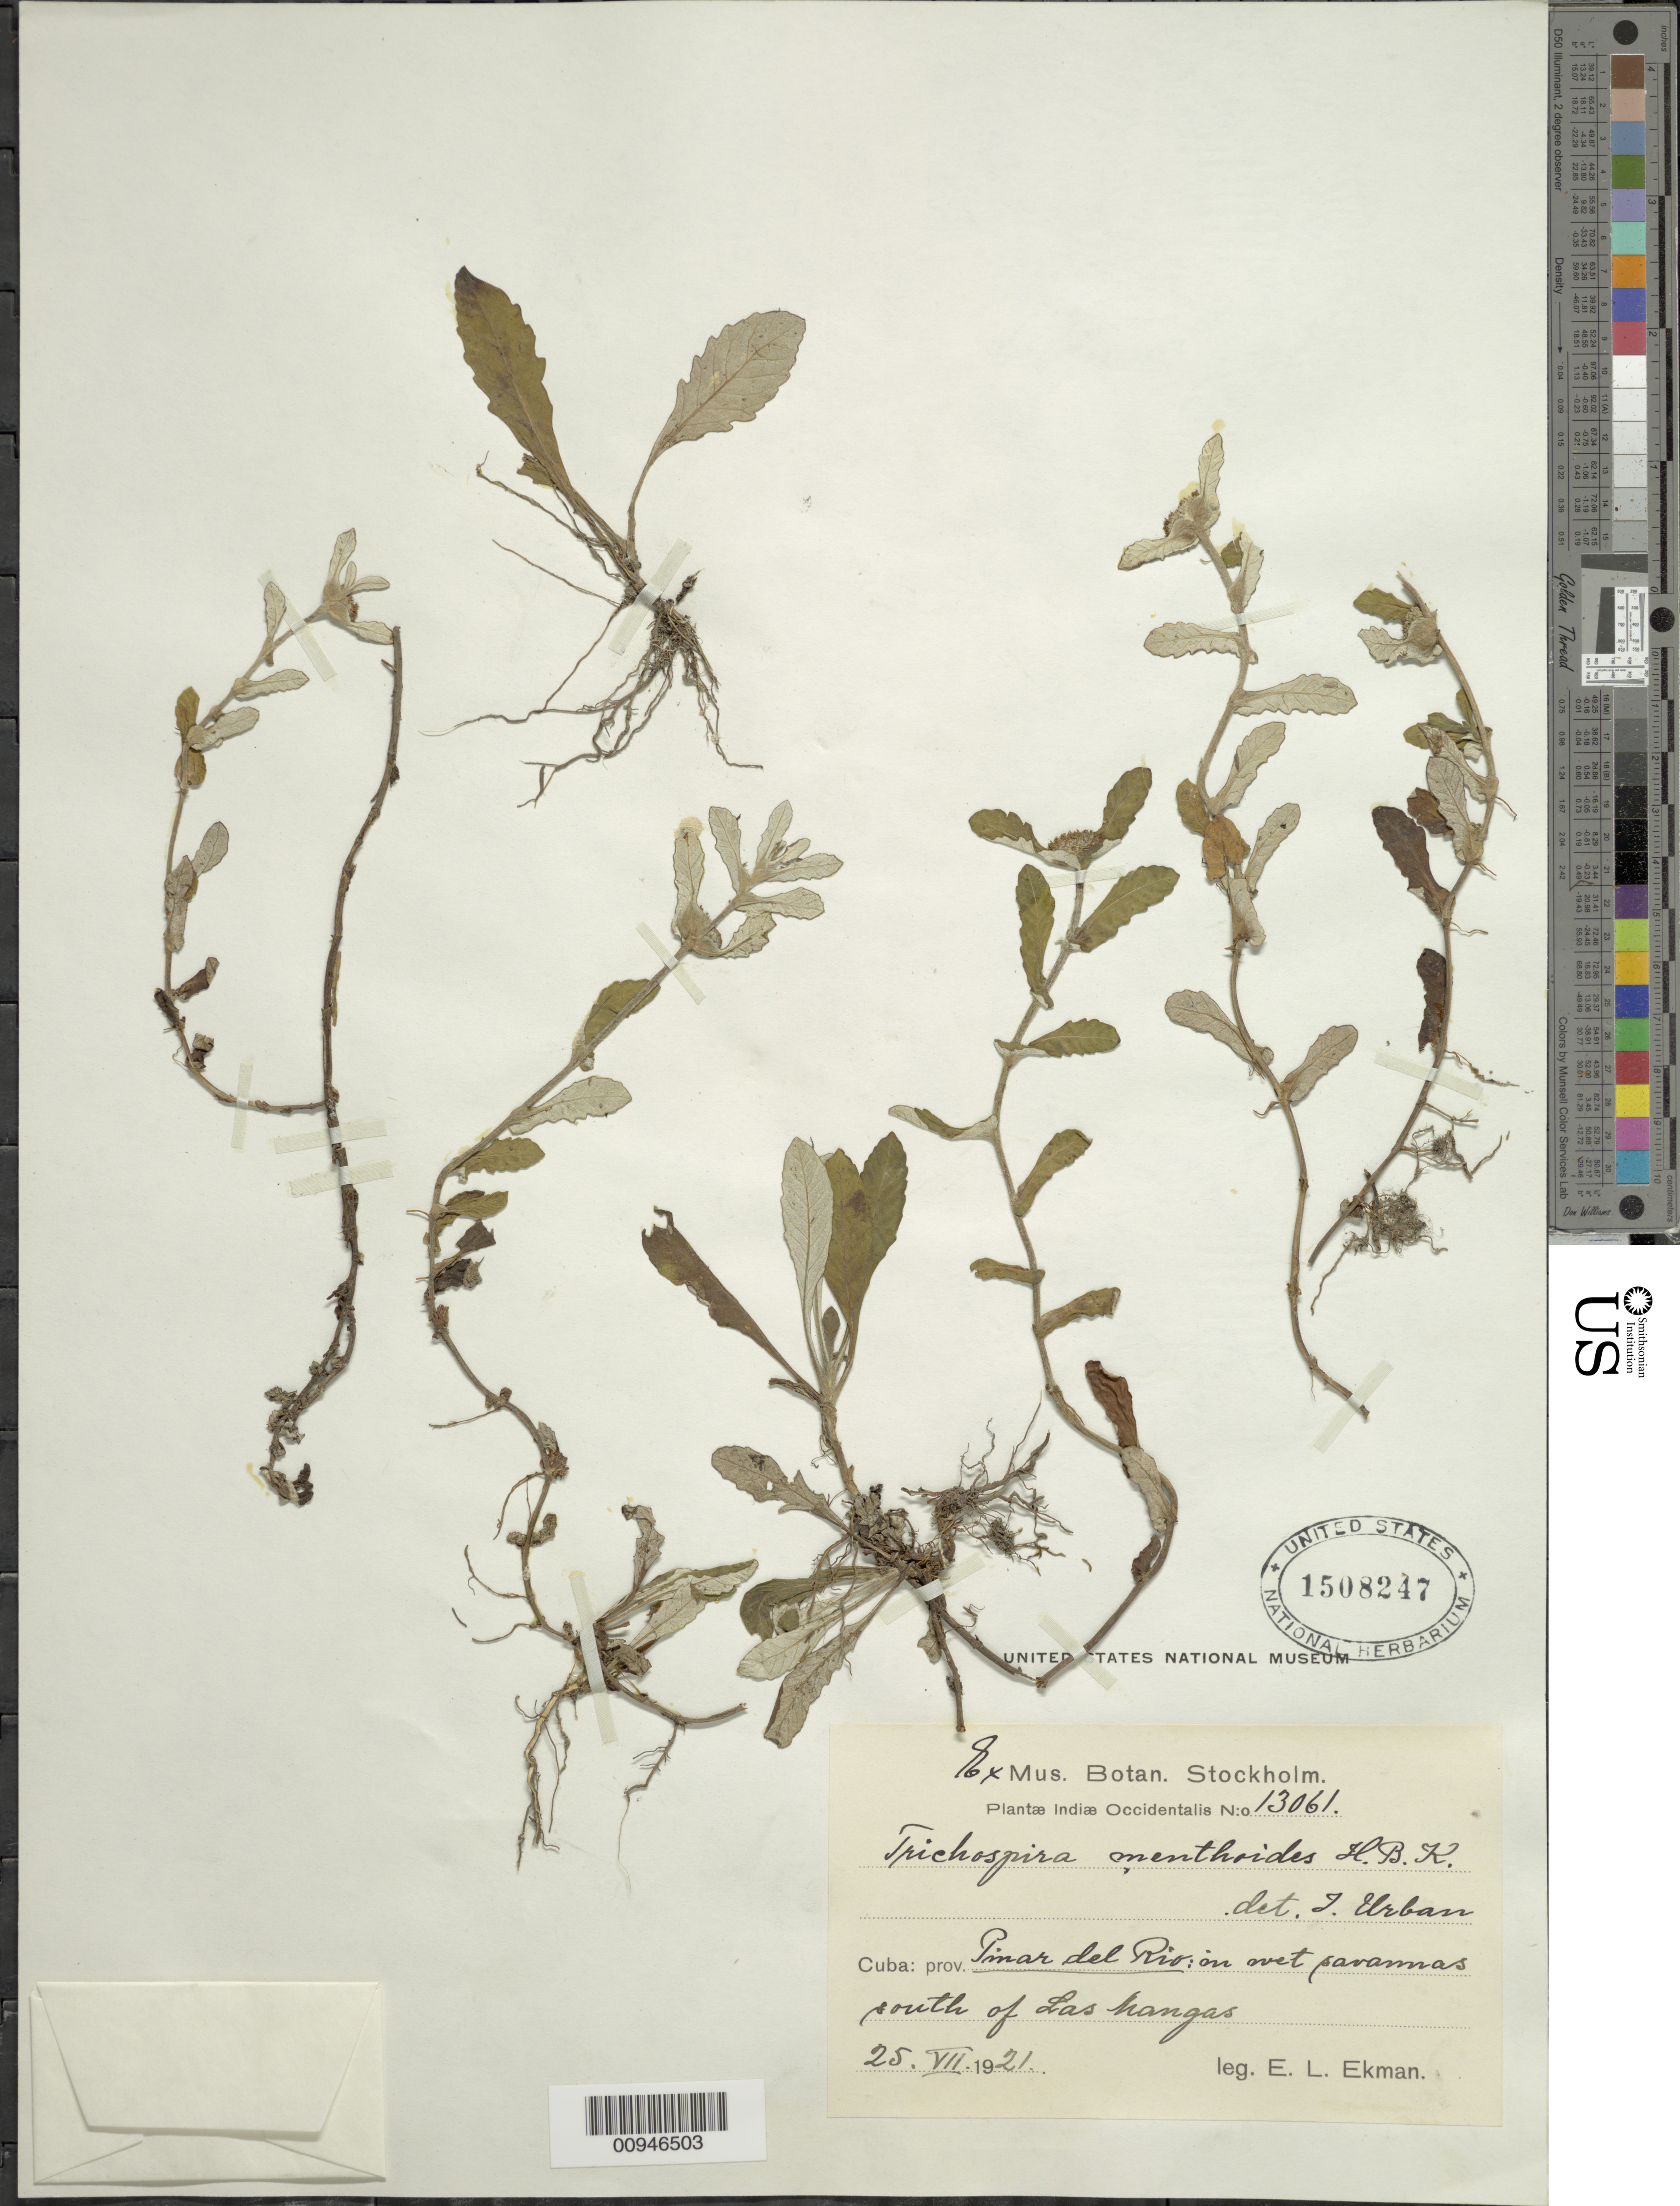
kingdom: Plantae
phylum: Tracheophyta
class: Magnoliopsida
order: Asterales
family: Asteraceae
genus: Trichospira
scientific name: Trichospira verticillata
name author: (L.) S.F. Blake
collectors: E. L. Ekman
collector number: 13061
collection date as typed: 25 Jul 1921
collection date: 1921-07-25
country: Cuba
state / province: Pinar del Rio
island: Cuba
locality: South of Las Hangas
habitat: Wet savannahs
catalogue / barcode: US 1508247